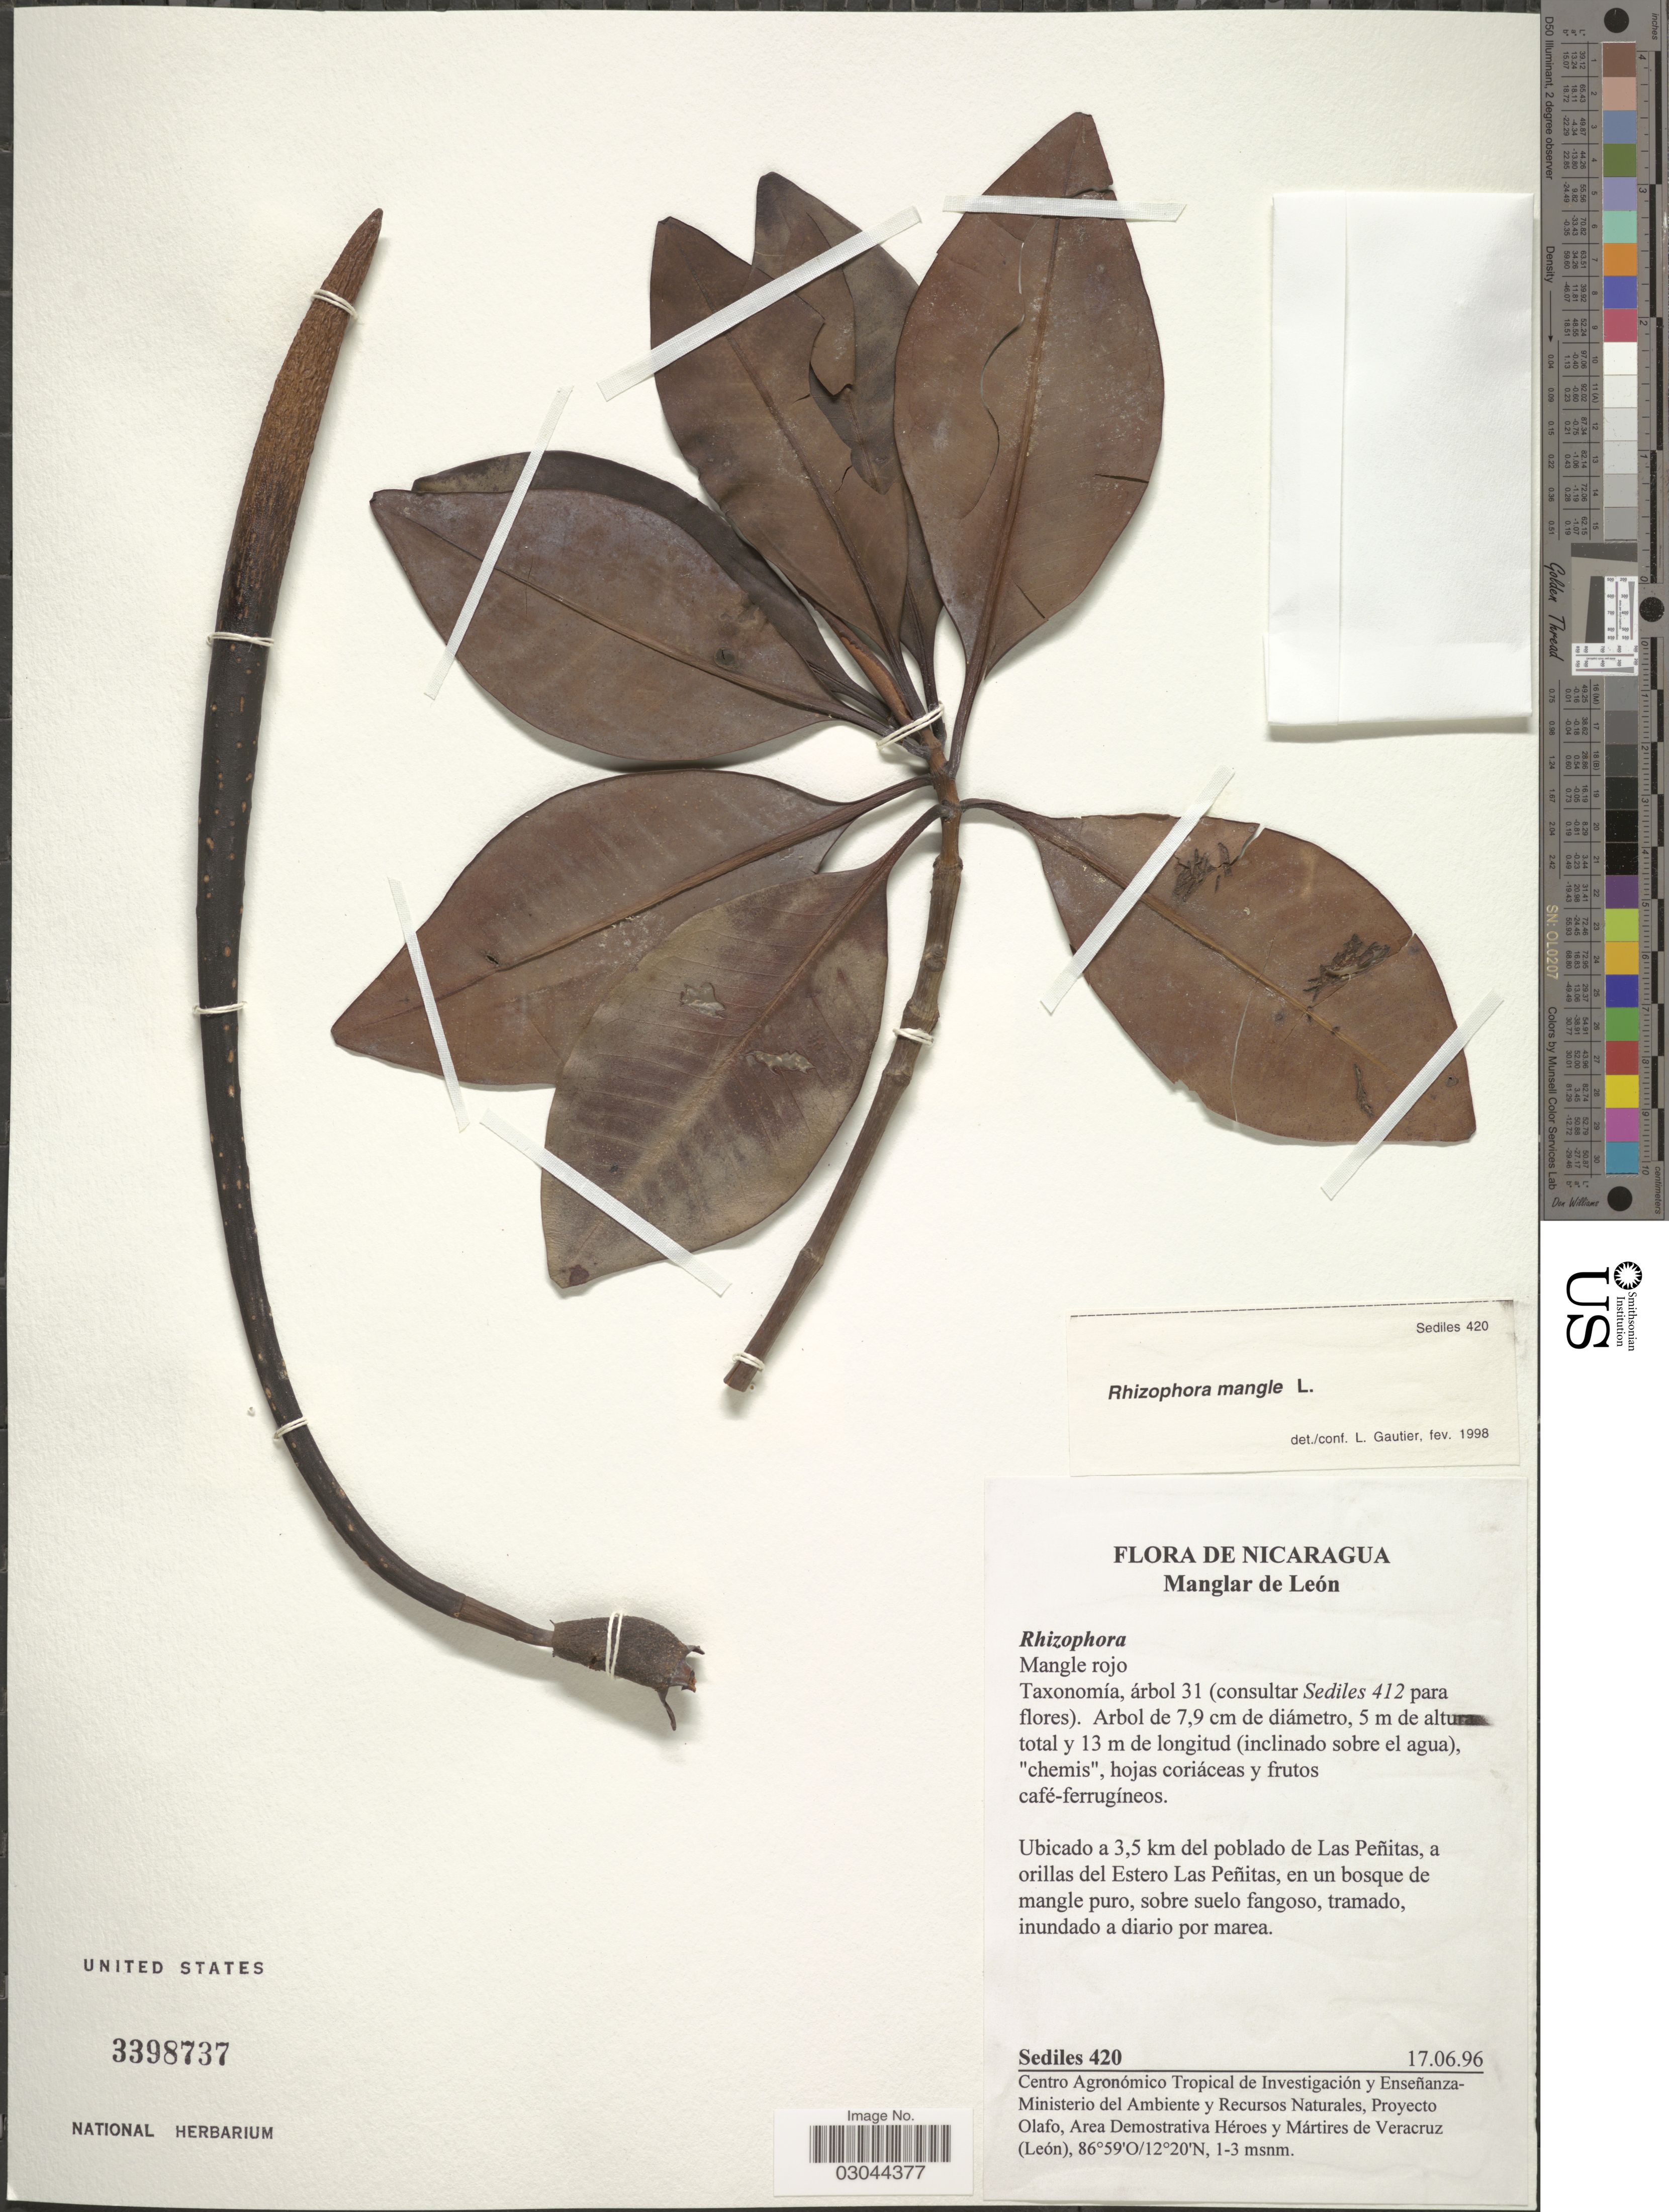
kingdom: Plantae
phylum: Tracheophyta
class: Magnoliopsida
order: Malpighiales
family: Rhizophoraceae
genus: Rhizophora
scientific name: Rhizophora mangle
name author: L.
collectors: Sediles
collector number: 420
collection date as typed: Transcribed d/m/y: 17/6/96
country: Nicaragua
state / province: Leon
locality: Manglar de León. Ubicado a 3,5 km del poblado de Las Peñitas, a orillas del Estero Las Peñitas.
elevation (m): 1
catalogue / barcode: US 3398737